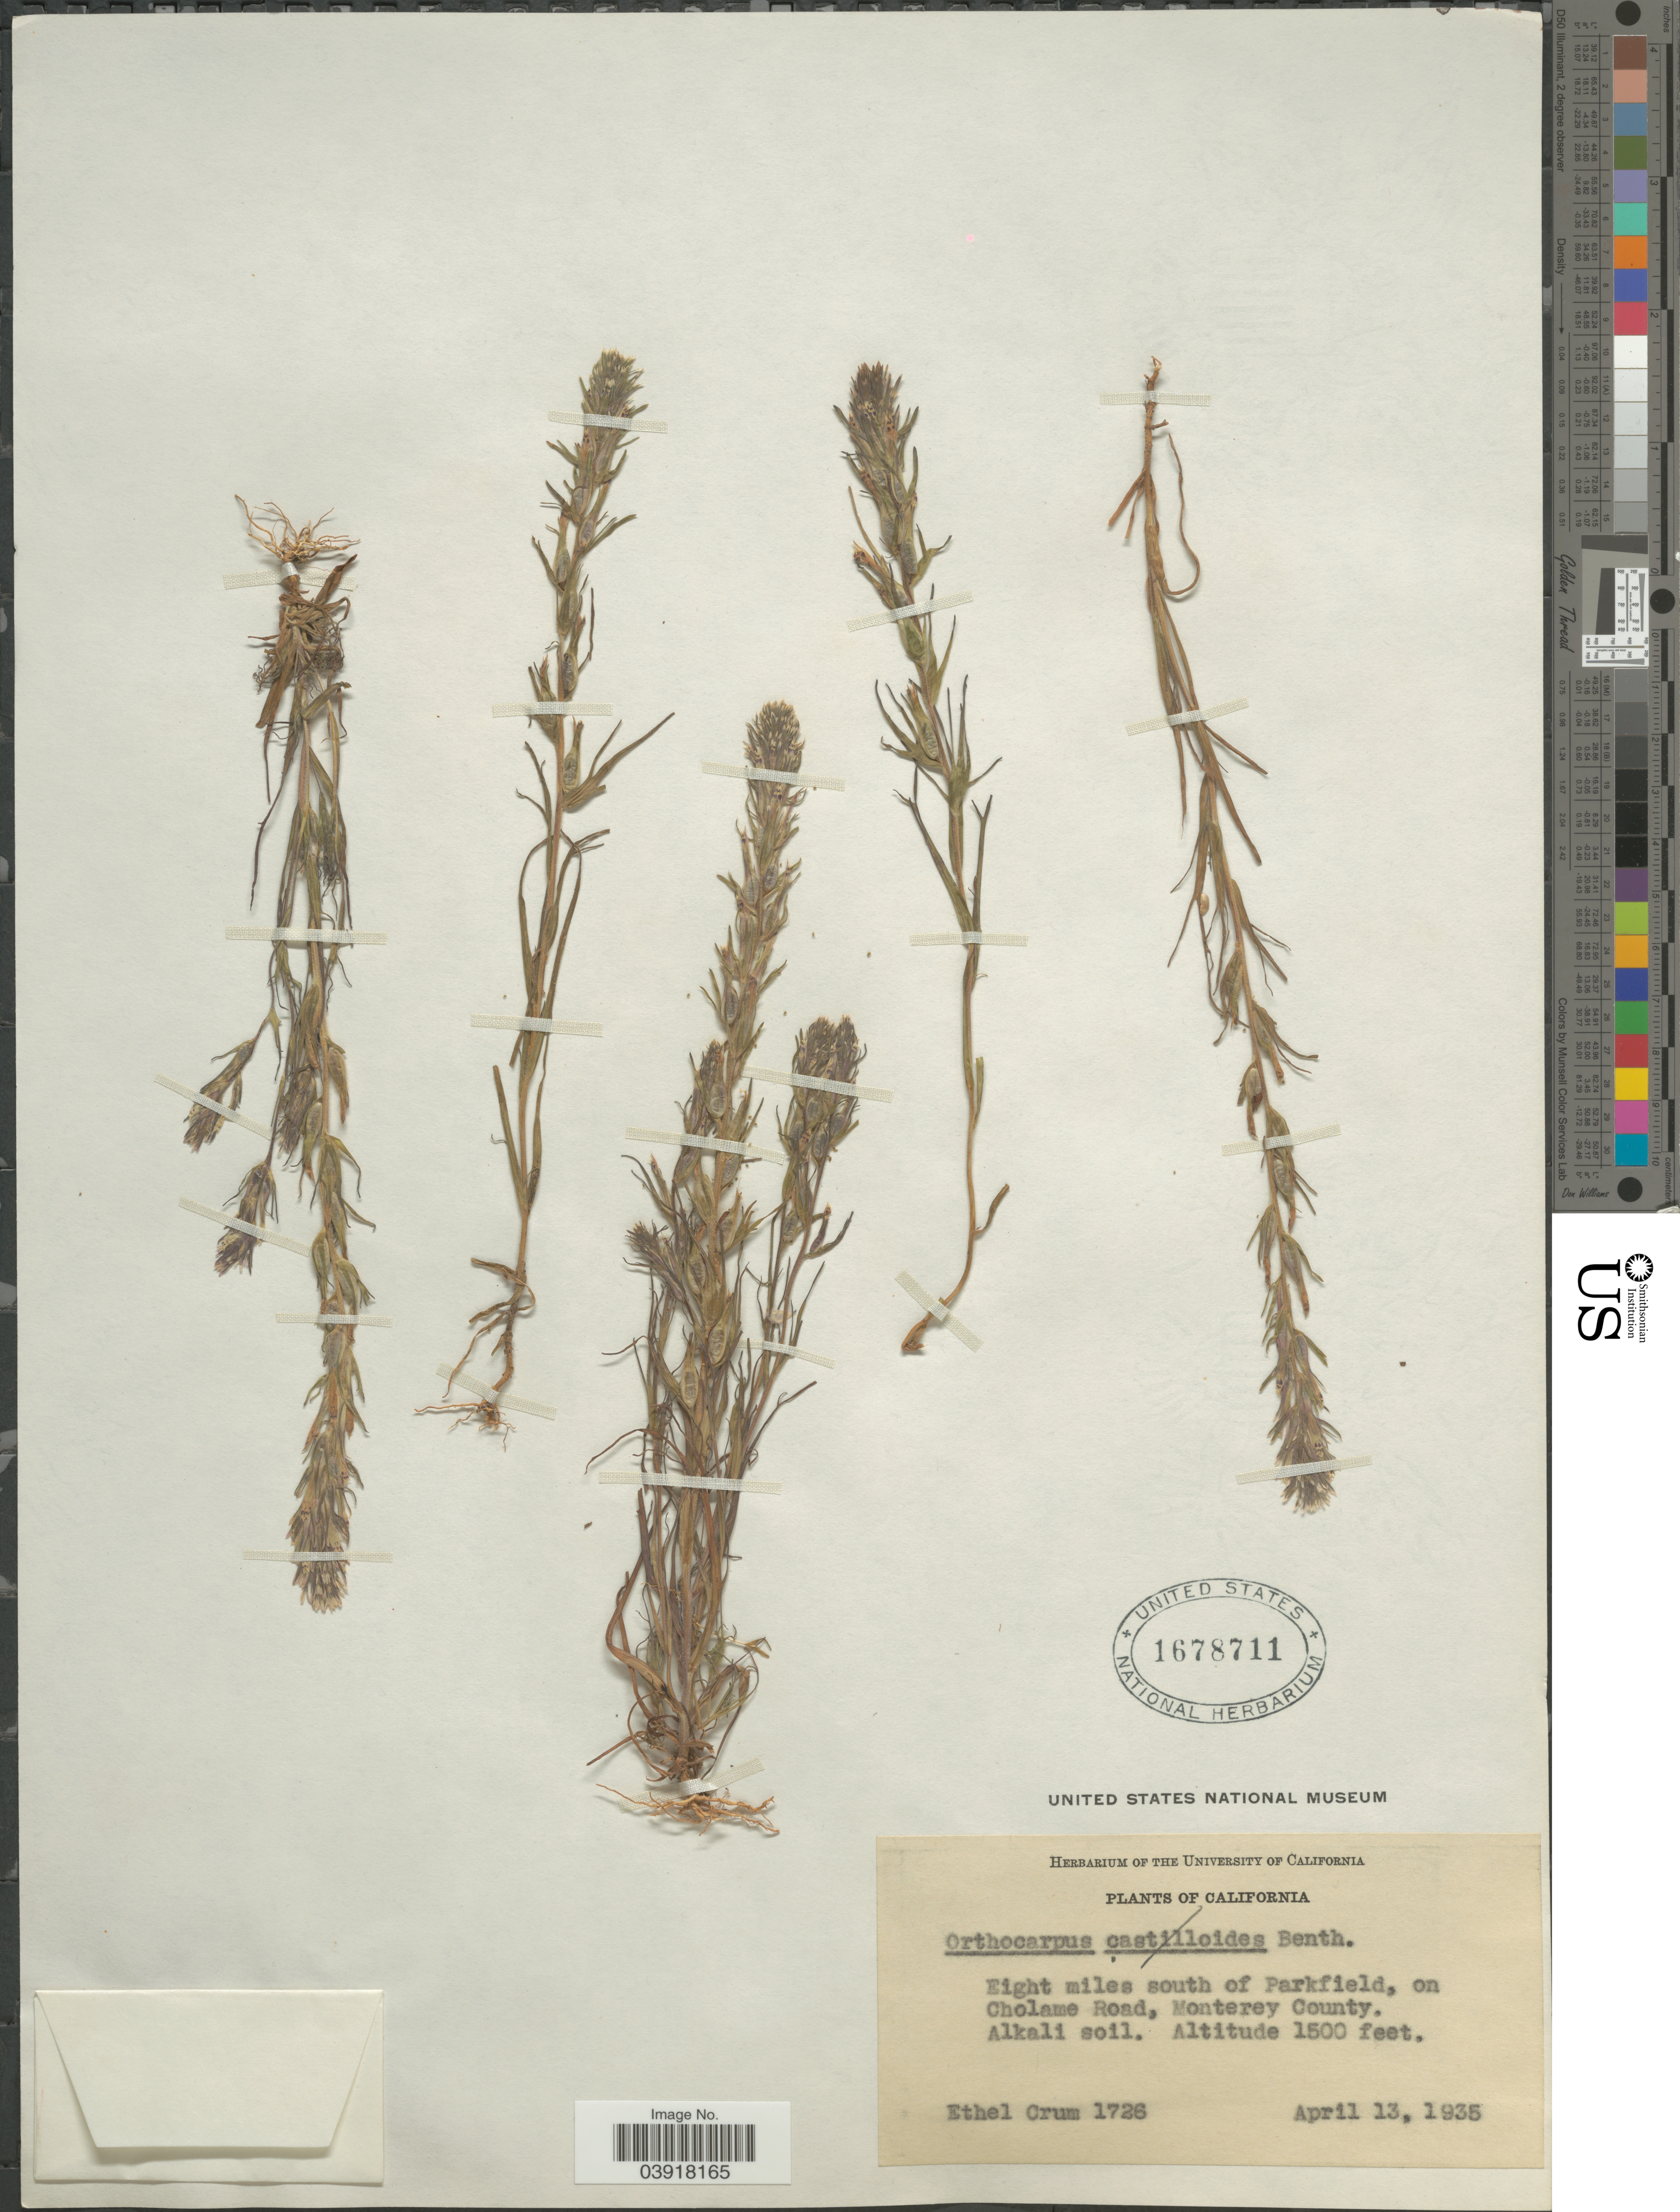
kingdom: Plantae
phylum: Tracheophyta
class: Magnoliopsida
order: Lamiales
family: Orobanchaceae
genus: Orthocarpus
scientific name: Orthocarpus sp.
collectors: E. K. Crum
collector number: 1726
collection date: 1935-04-13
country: United States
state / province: California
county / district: Monterey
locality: Eight miles south of Parkfield, on Cholame Road, Monterey County. Alkali soil.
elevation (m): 457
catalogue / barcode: US 1678711